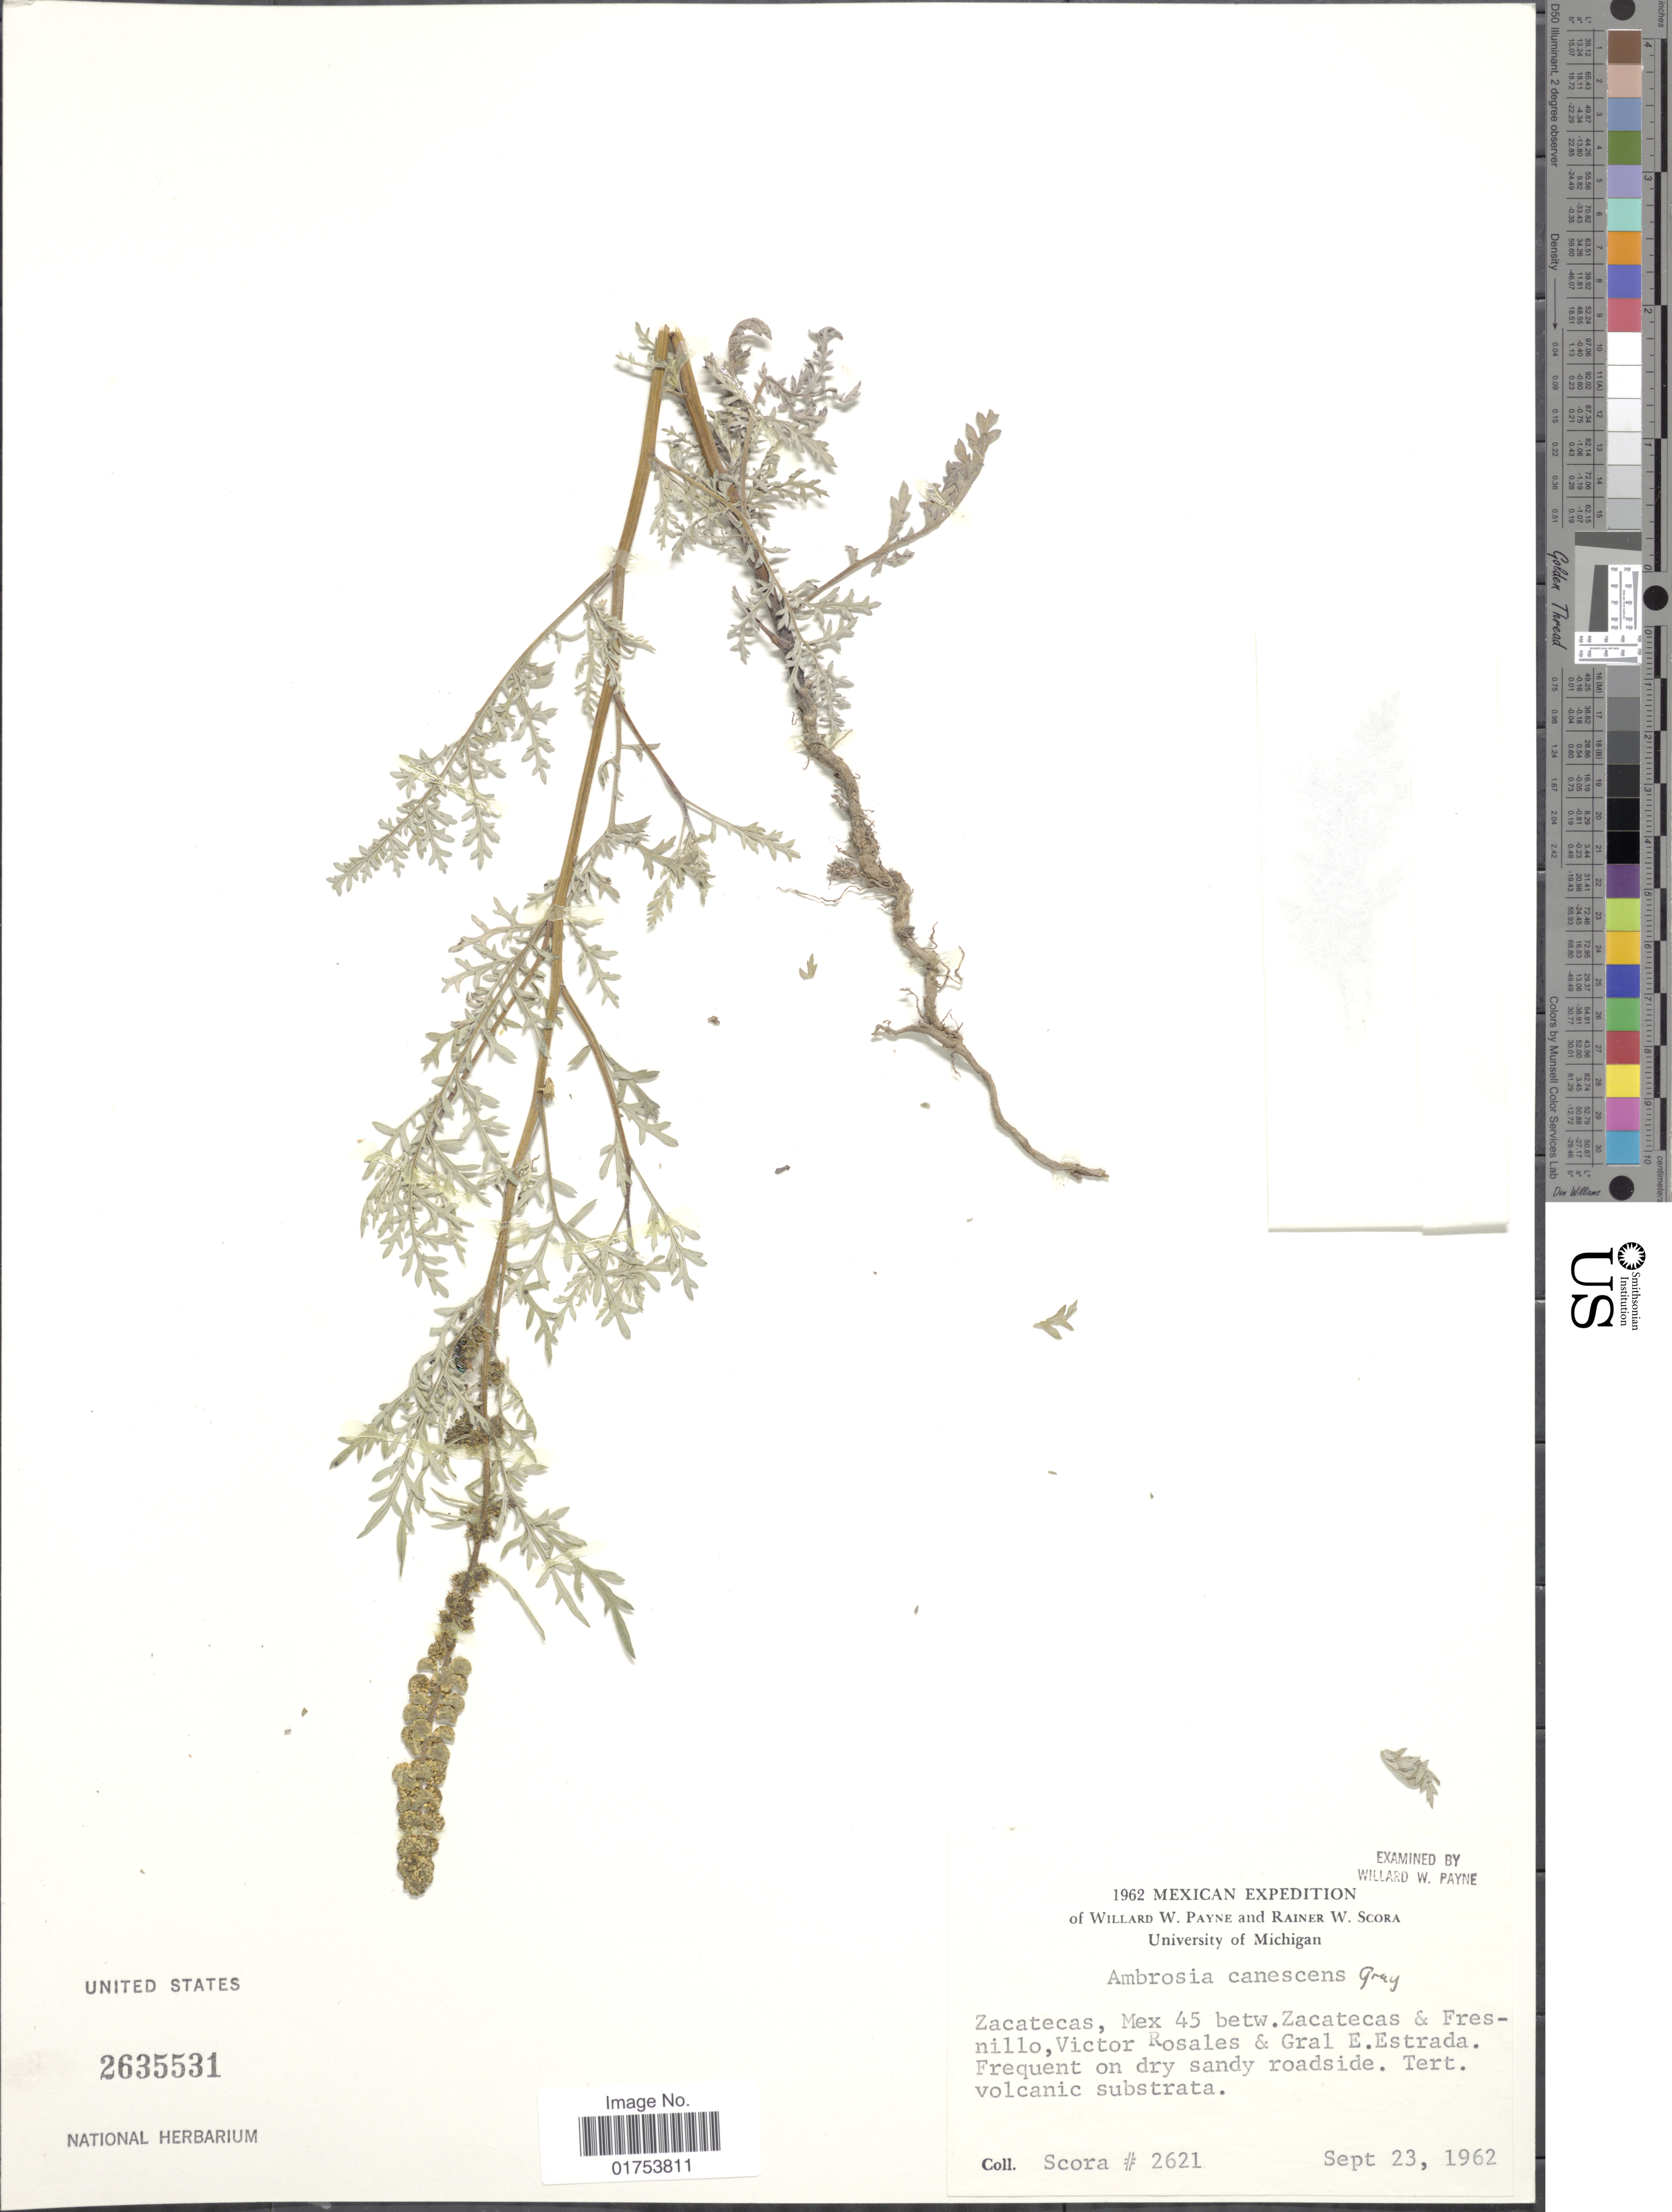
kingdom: Plantae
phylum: Tracheophyta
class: Magnoliopsida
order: Asterales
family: Asteraceae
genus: Ambrosia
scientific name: Ambrosia canescens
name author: A. Gray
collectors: R. Scora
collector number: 2621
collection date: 1962-09-23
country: Mexico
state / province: Zacatecas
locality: Mex 45 betw. Zacatecas & Fresnillo, Victor Rosales & Gral E. Estrada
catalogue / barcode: US 2635531